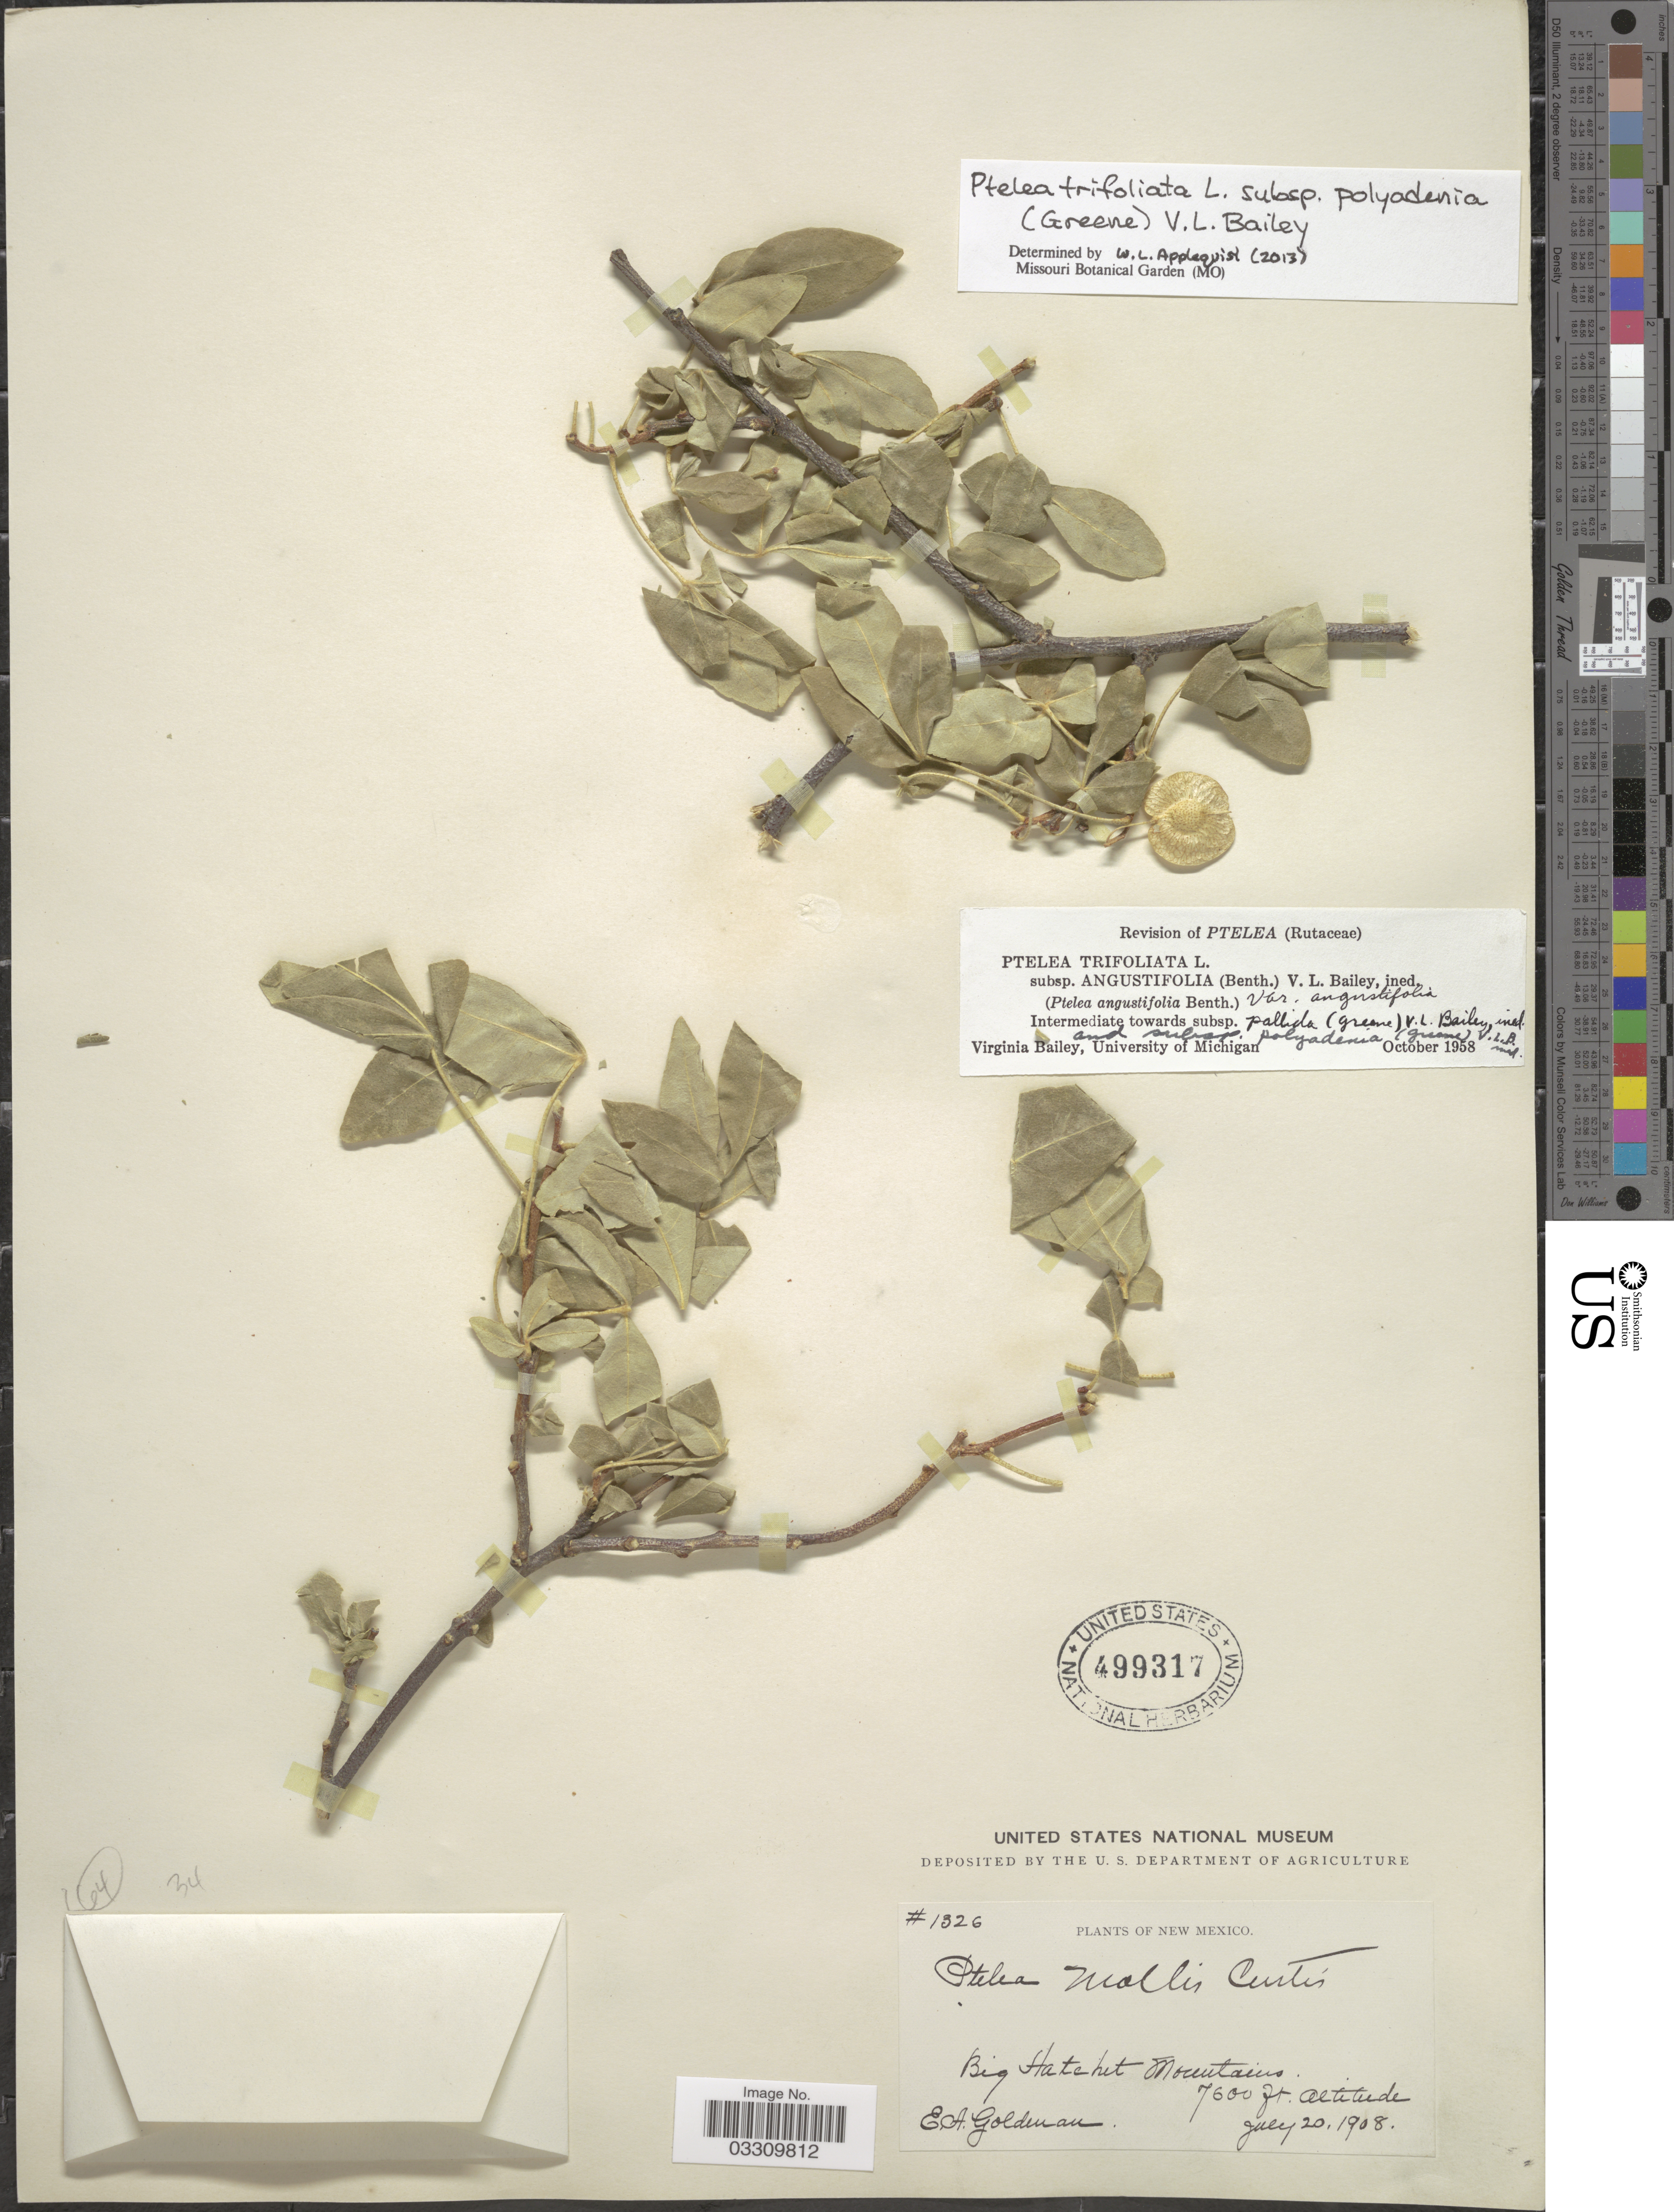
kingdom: Plantae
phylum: Tracheophyta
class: Magnoliopsida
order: Sapindales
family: Rutaceae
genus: Ptelea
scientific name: Ptelea trifoliata subsp. polyadenia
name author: (Greene) V. L. Bailey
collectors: E. A. Goldman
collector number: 1326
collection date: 1908-07-20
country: United States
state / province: New Mexico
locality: Big Hatchet Mountains.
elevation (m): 2316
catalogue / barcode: US 499317